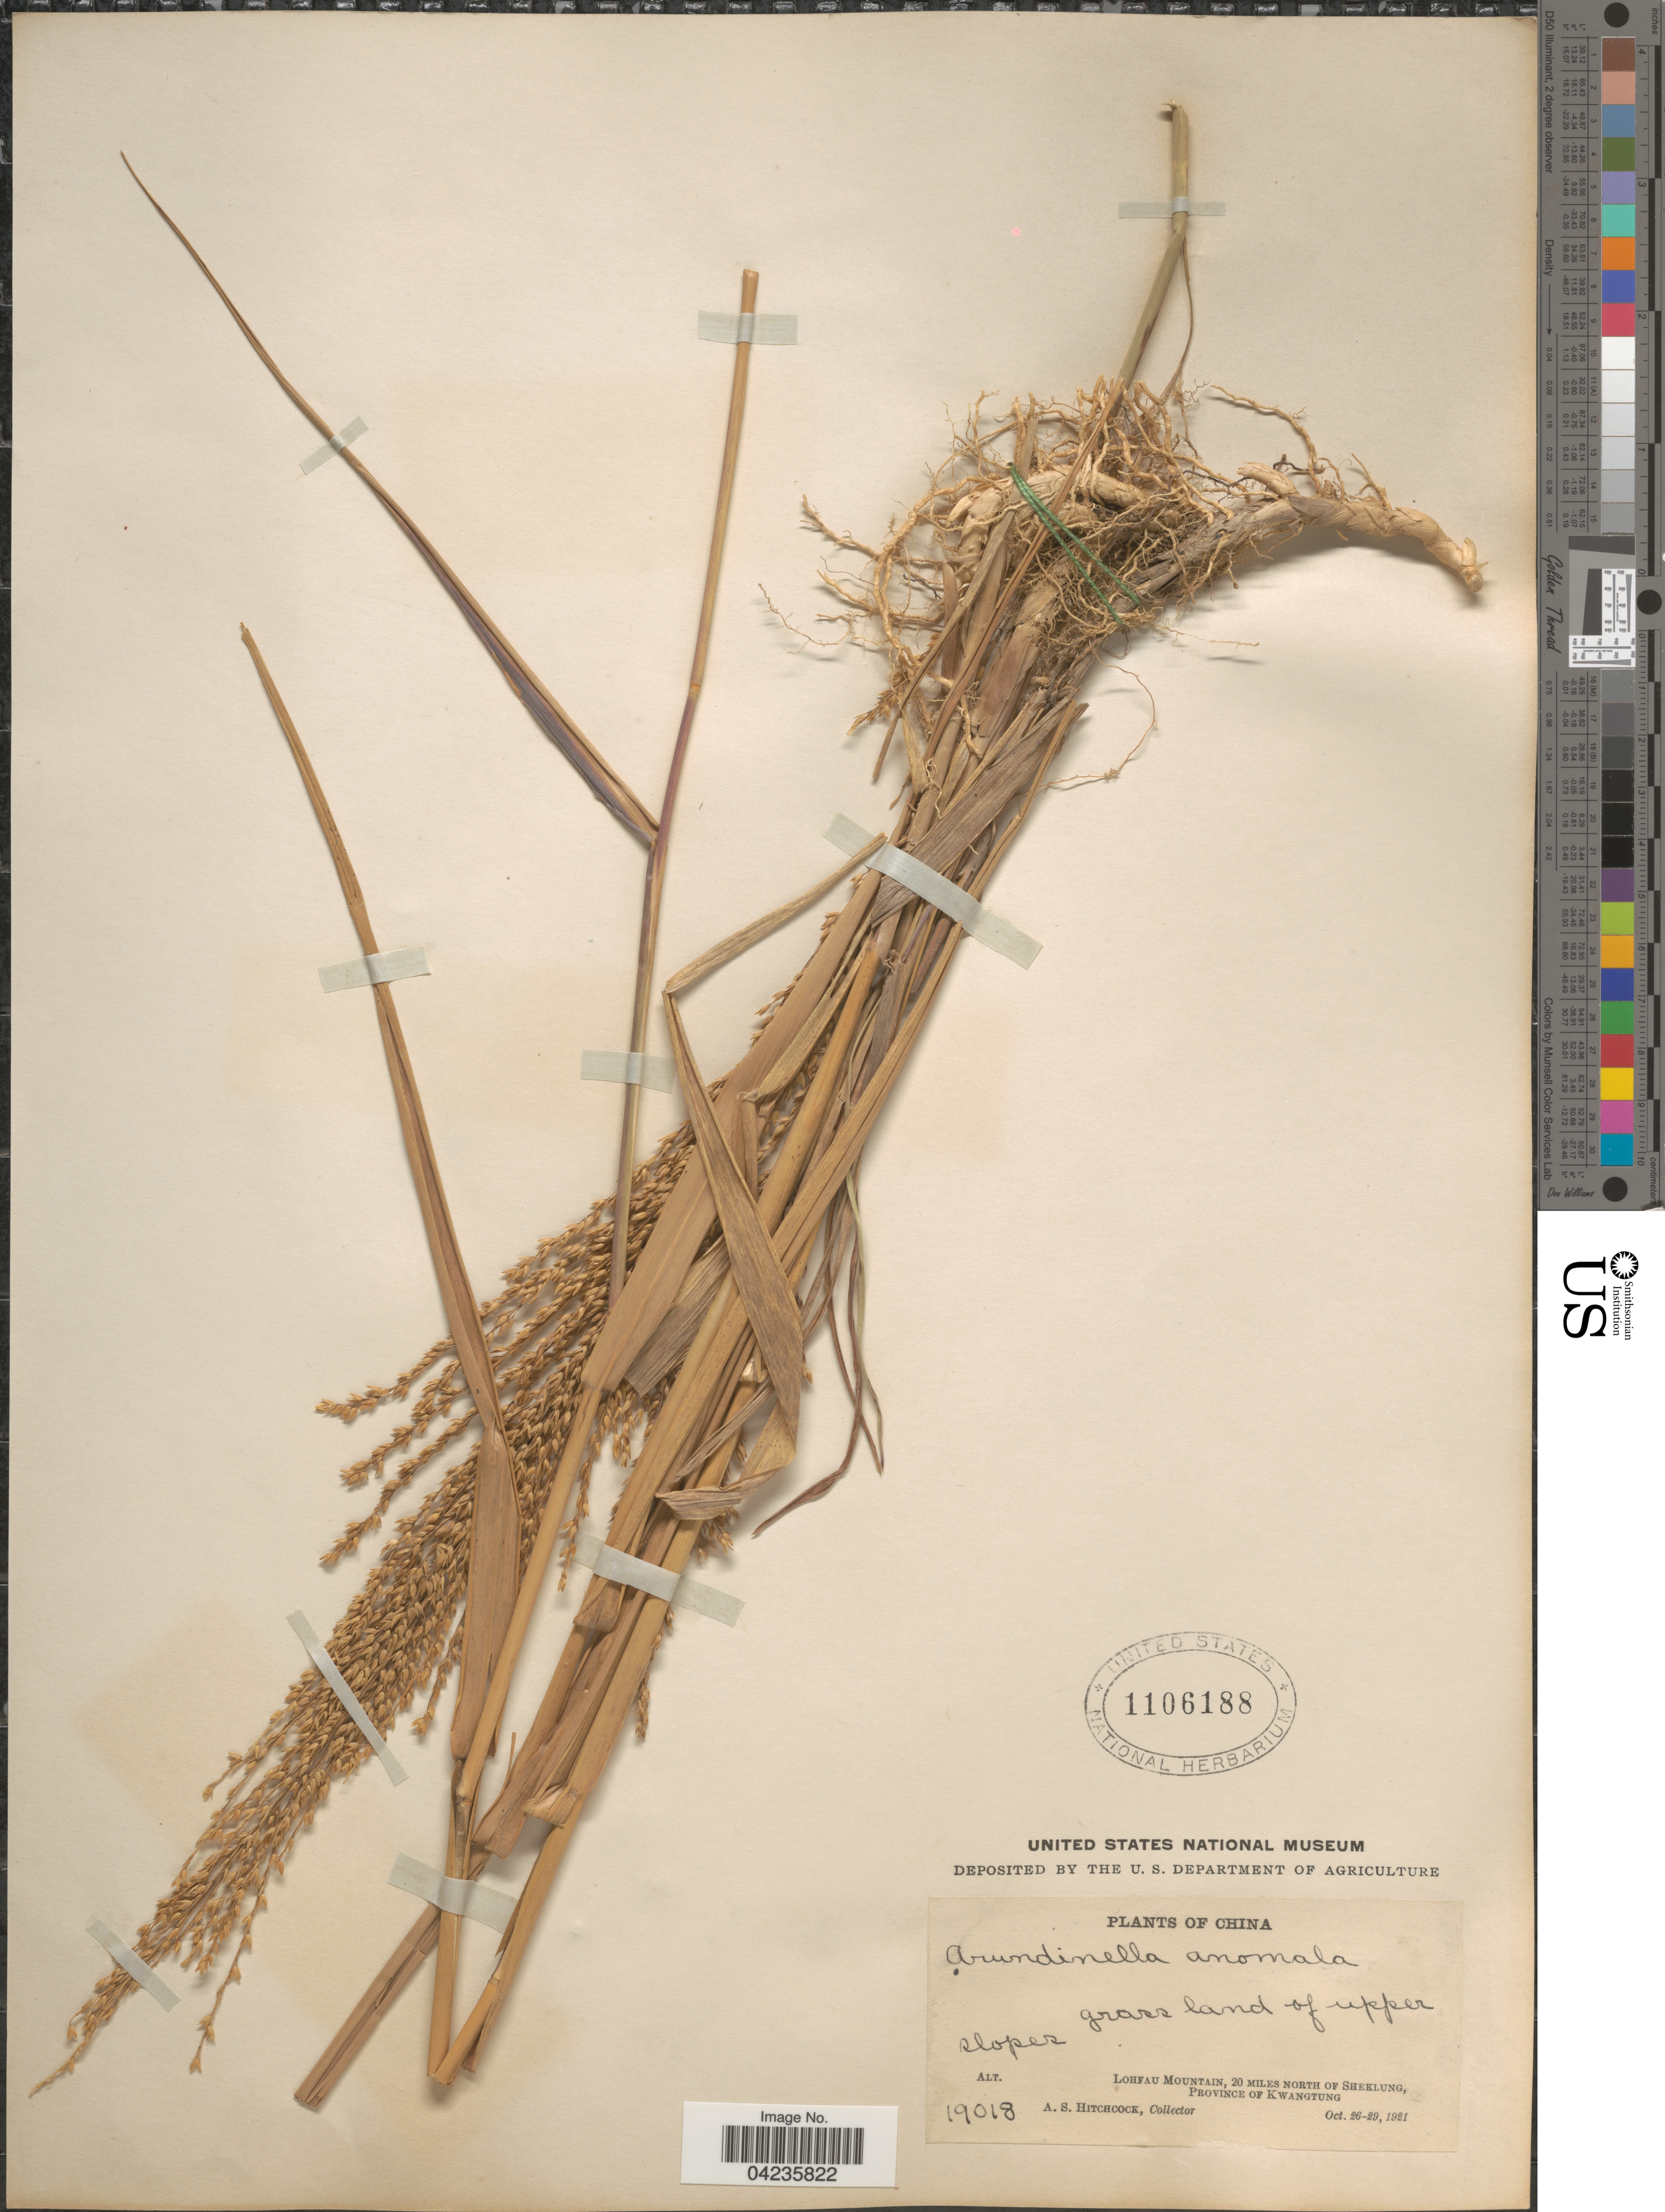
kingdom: Plantae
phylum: Tracheophyta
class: Liliopsida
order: Poales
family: Poaceae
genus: Arundinella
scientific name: Arundinella hirta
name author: (Thunb.) Tanaka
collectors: A. S. Hitchcock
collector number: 19018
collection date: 1921-10-26/1921-10-29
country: China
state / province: Guangdong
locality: Lohfau Mountain, 20 miles north of Sheklung, Province of Kwangtung.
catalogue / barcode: US 1106188